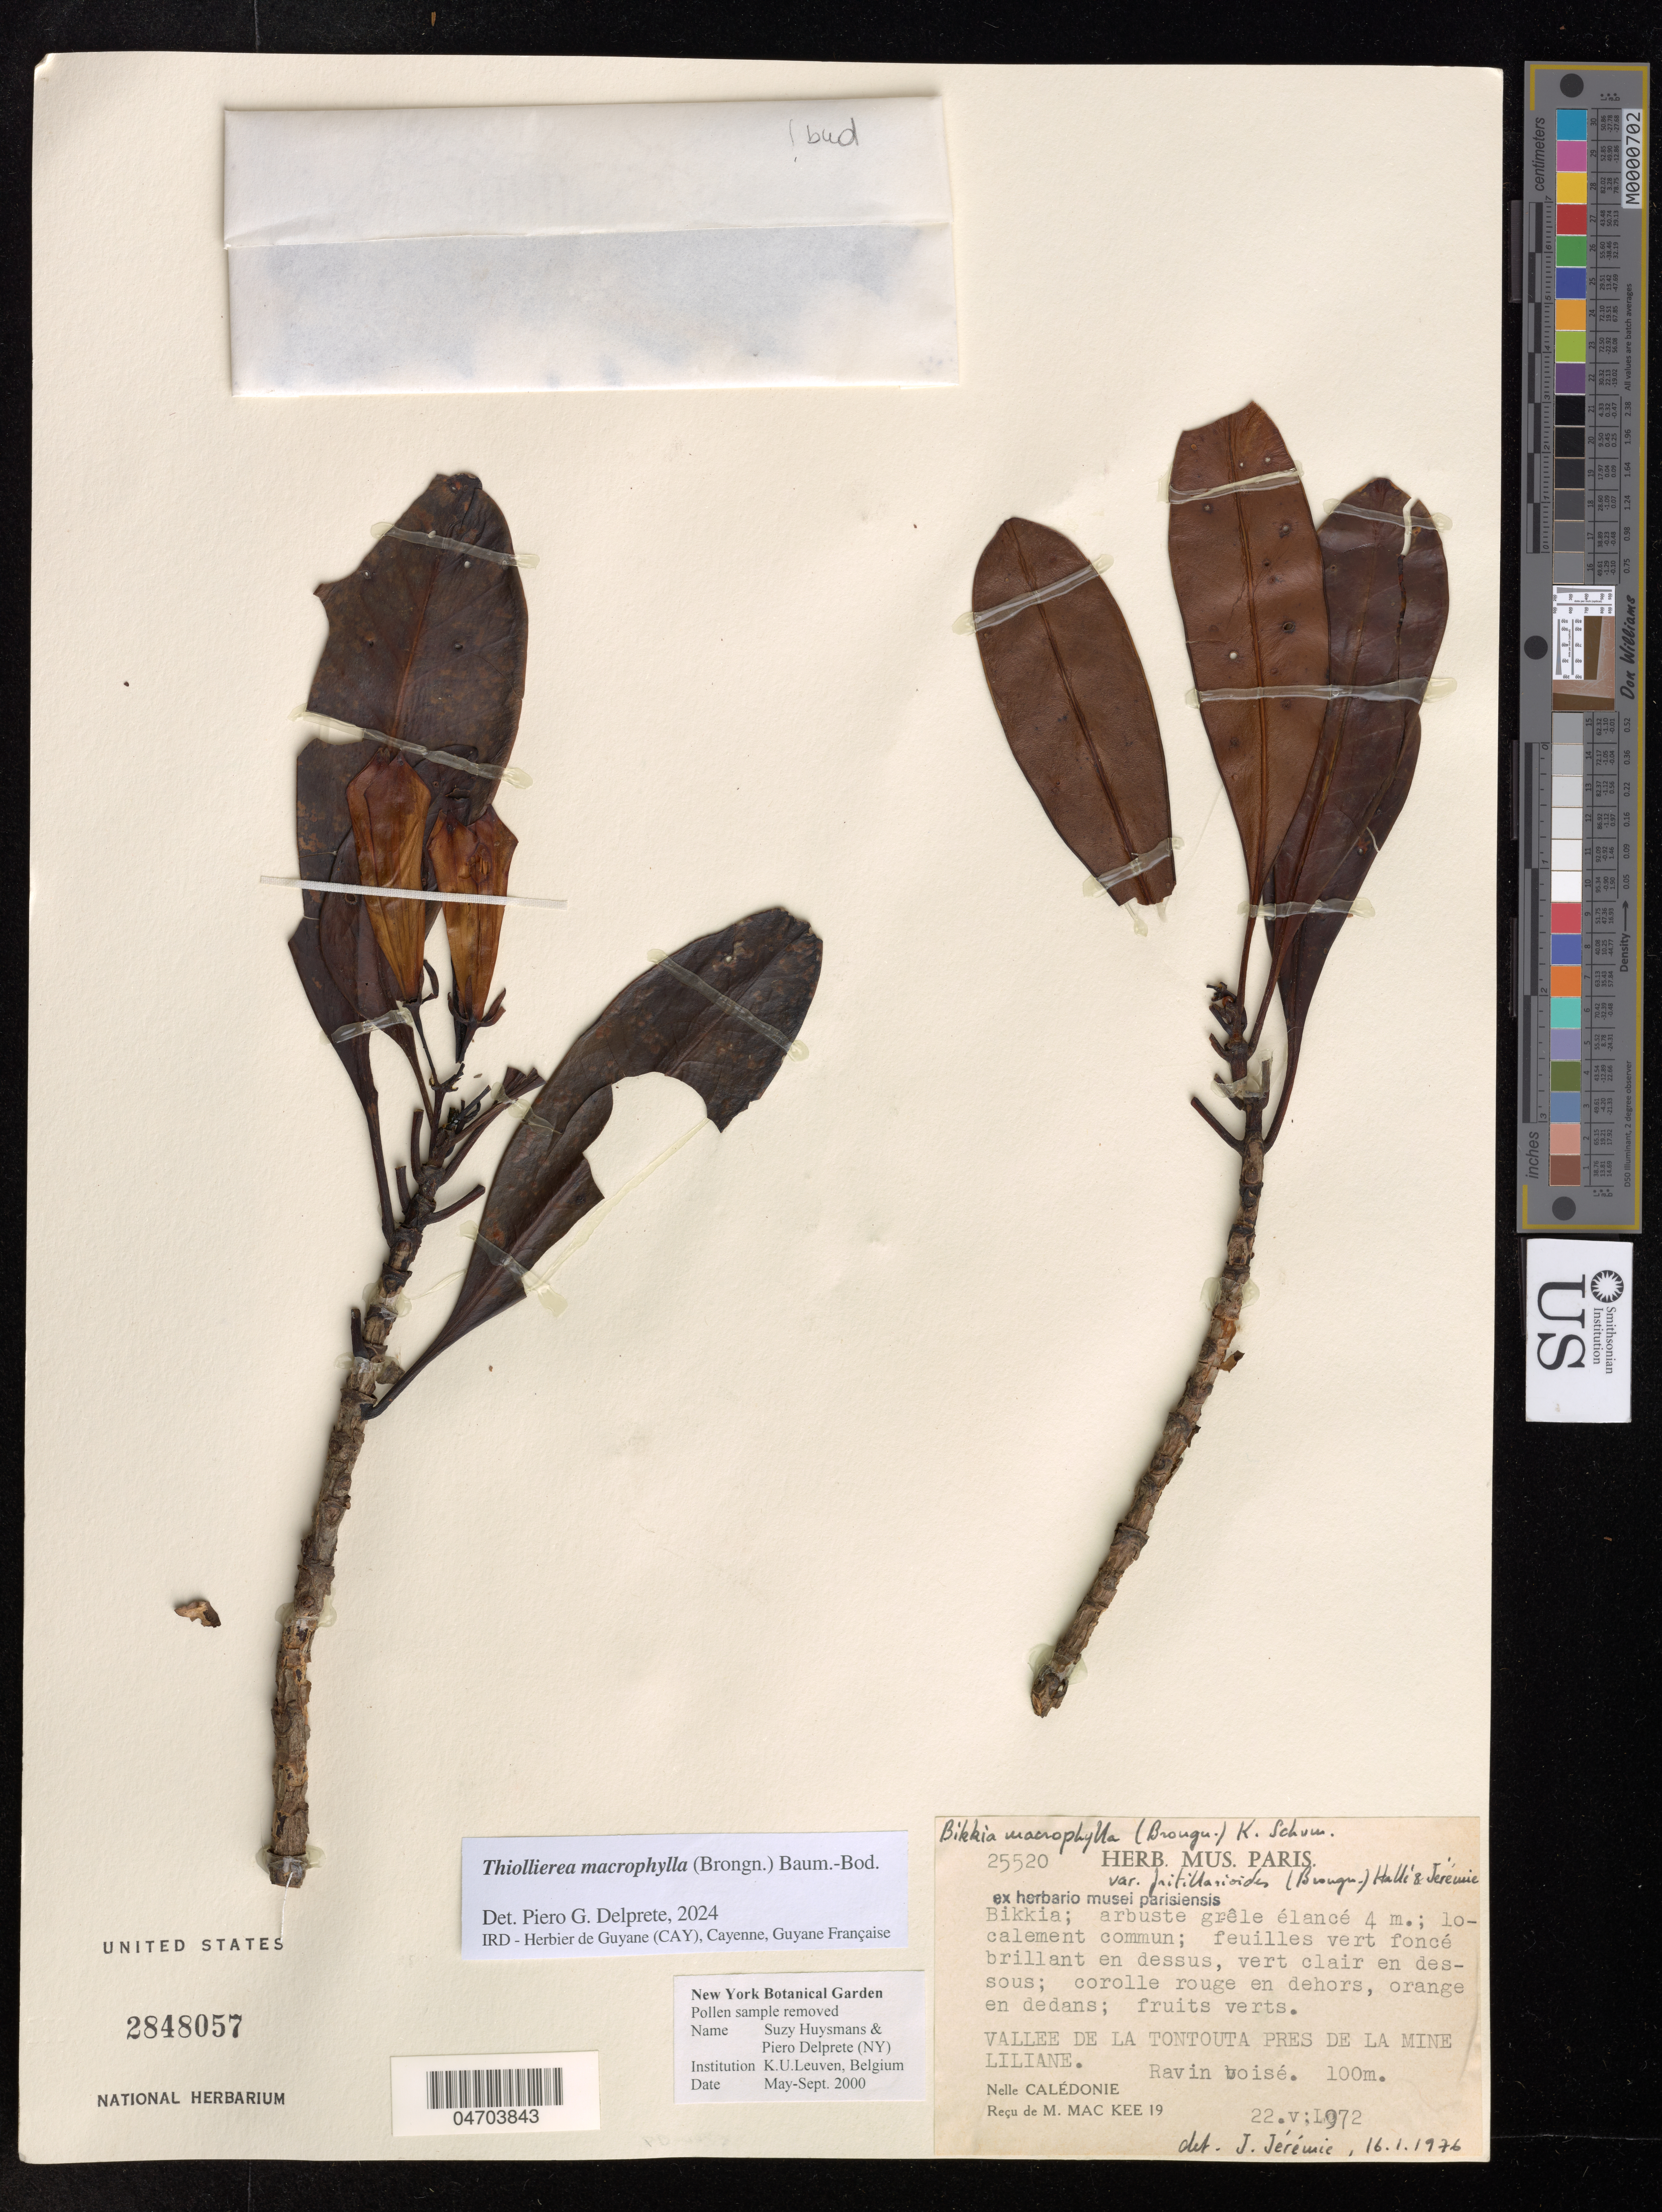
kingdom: Plantae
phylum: Tracheophyta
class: Magnoliopsida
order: Gentianales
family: Rubiaceae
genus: Thiollierea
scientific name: Thiollierea macrophylla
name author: (Brongn.) Baum.-Bod.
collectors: M. Mac Kee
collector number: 19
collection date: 1972-05-22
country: New Caledonia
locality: Vallee de la Tontouta pres de la mine Liliane. Ravin boisé. Nelle Calédonie.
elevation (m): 100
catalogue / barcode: US 2848057